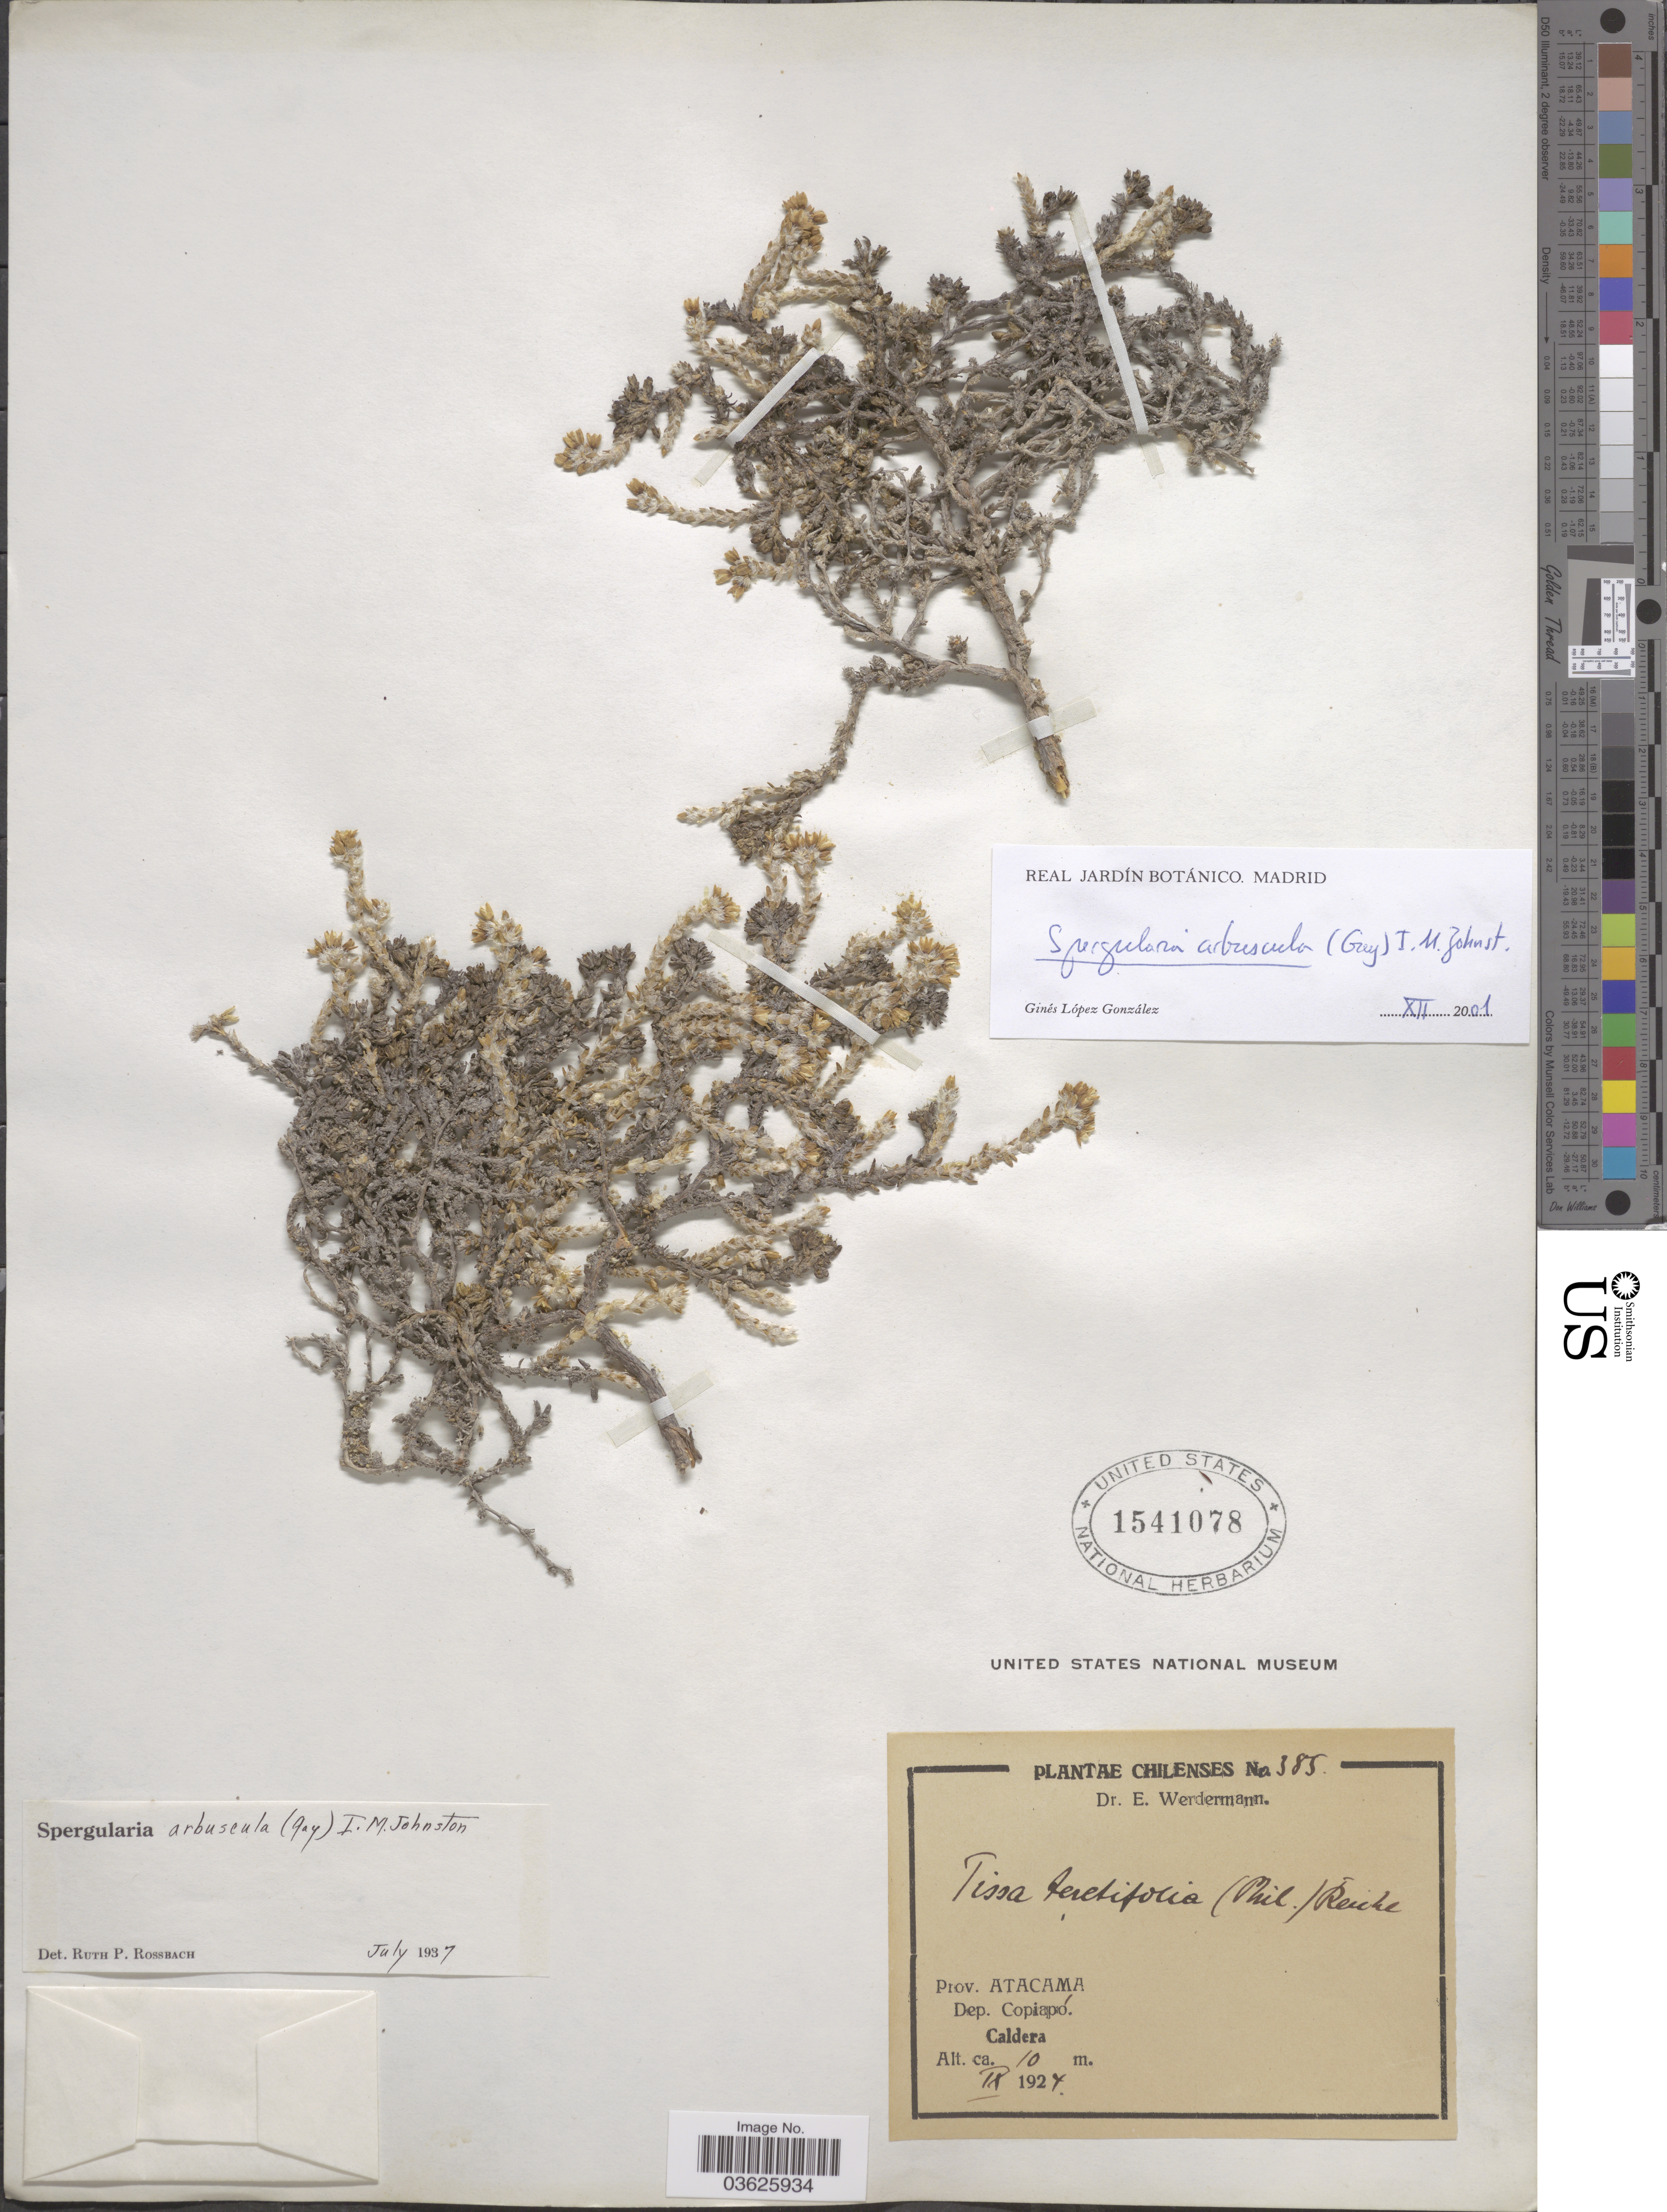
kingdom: Plantae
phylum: Tracheophyta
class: Magnoliopsida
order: Caryophyllales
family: Caryophyllaceae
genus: Spergularia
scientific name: Spergularia arbuscula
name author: I.M. Johnst.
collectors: E. Werdermann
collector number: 385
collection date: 1927-09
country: Chile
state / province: Atacama (III)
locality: Prov. Atacama. Dep. Copiapó. Caldera.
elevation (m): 10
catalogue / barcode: US 1541078